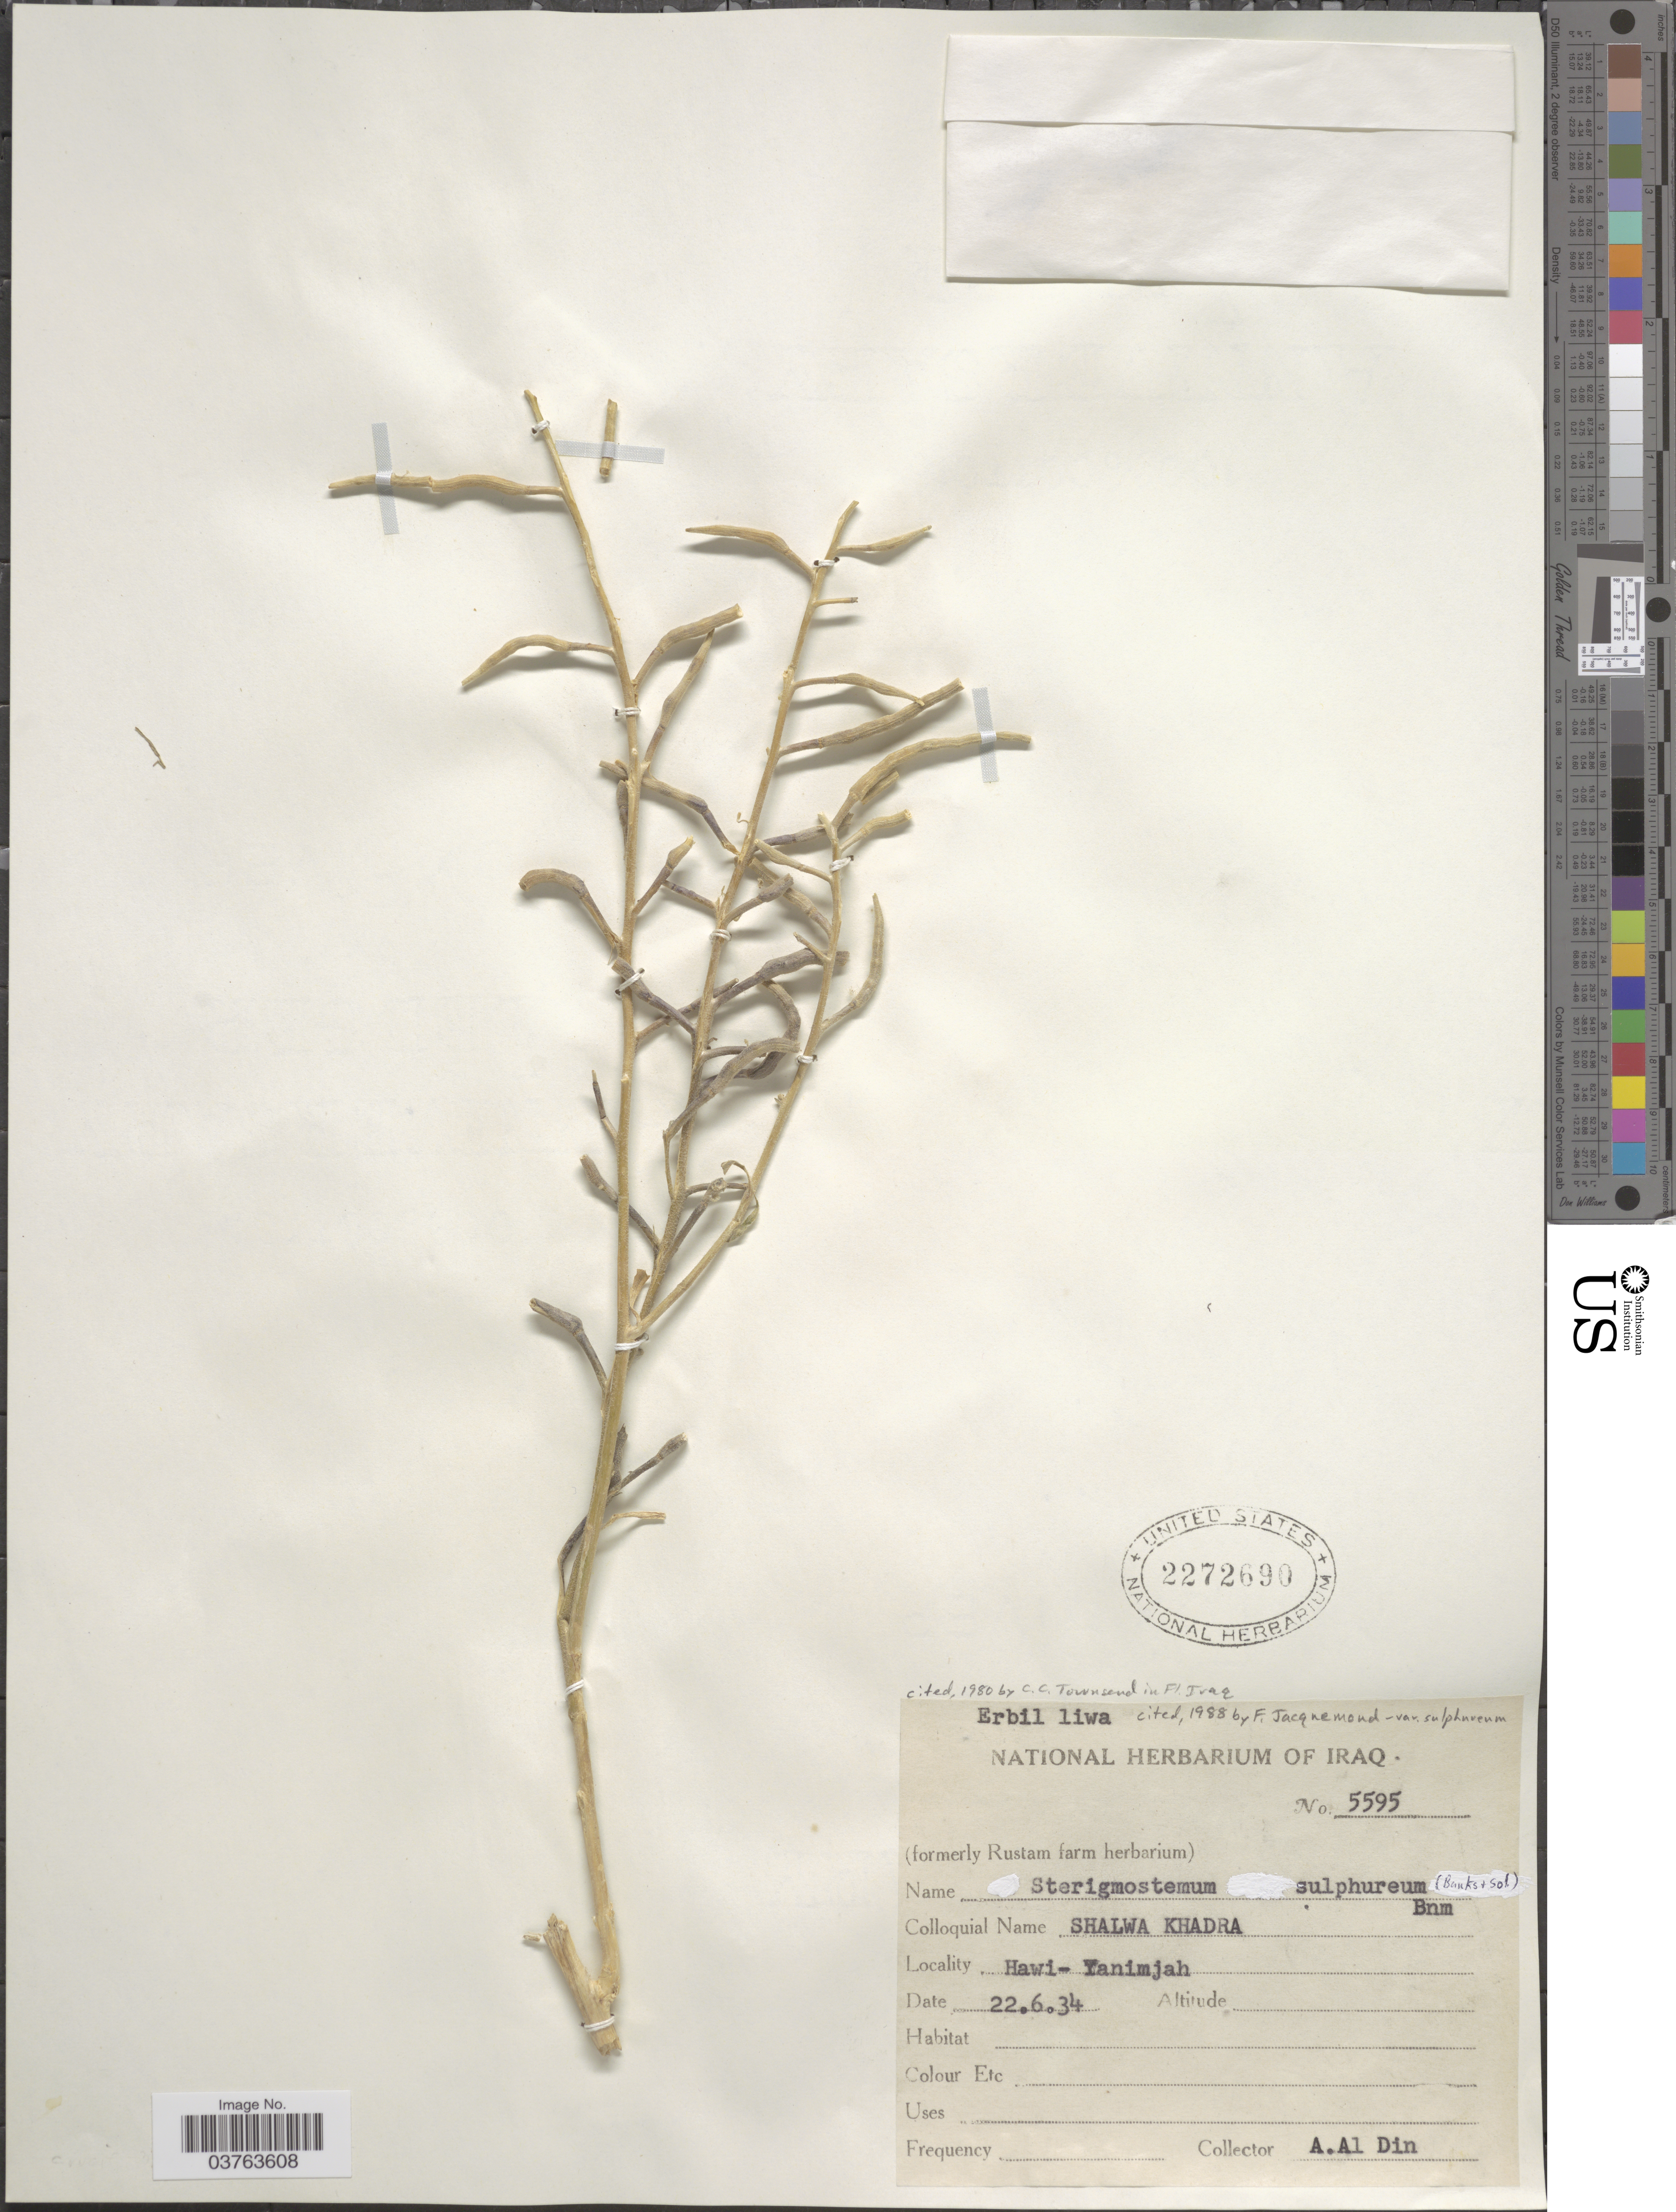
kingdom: Plantae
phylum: Tracheophyta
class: Magnoliopsida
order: Brassicales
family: Brassicaceae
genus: Sterigmostemum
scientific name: Sterigmostemum sulphureum var. sulphureum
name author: (Banks & Sol.) Bornm.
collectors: A. Al Din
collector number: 5595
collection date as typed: Transcribed d/m/y: 22/6/34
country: Iraq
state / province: Arbīl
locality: Erbil liwa. Hawi-Yanimjah.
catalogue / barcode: US 2272690